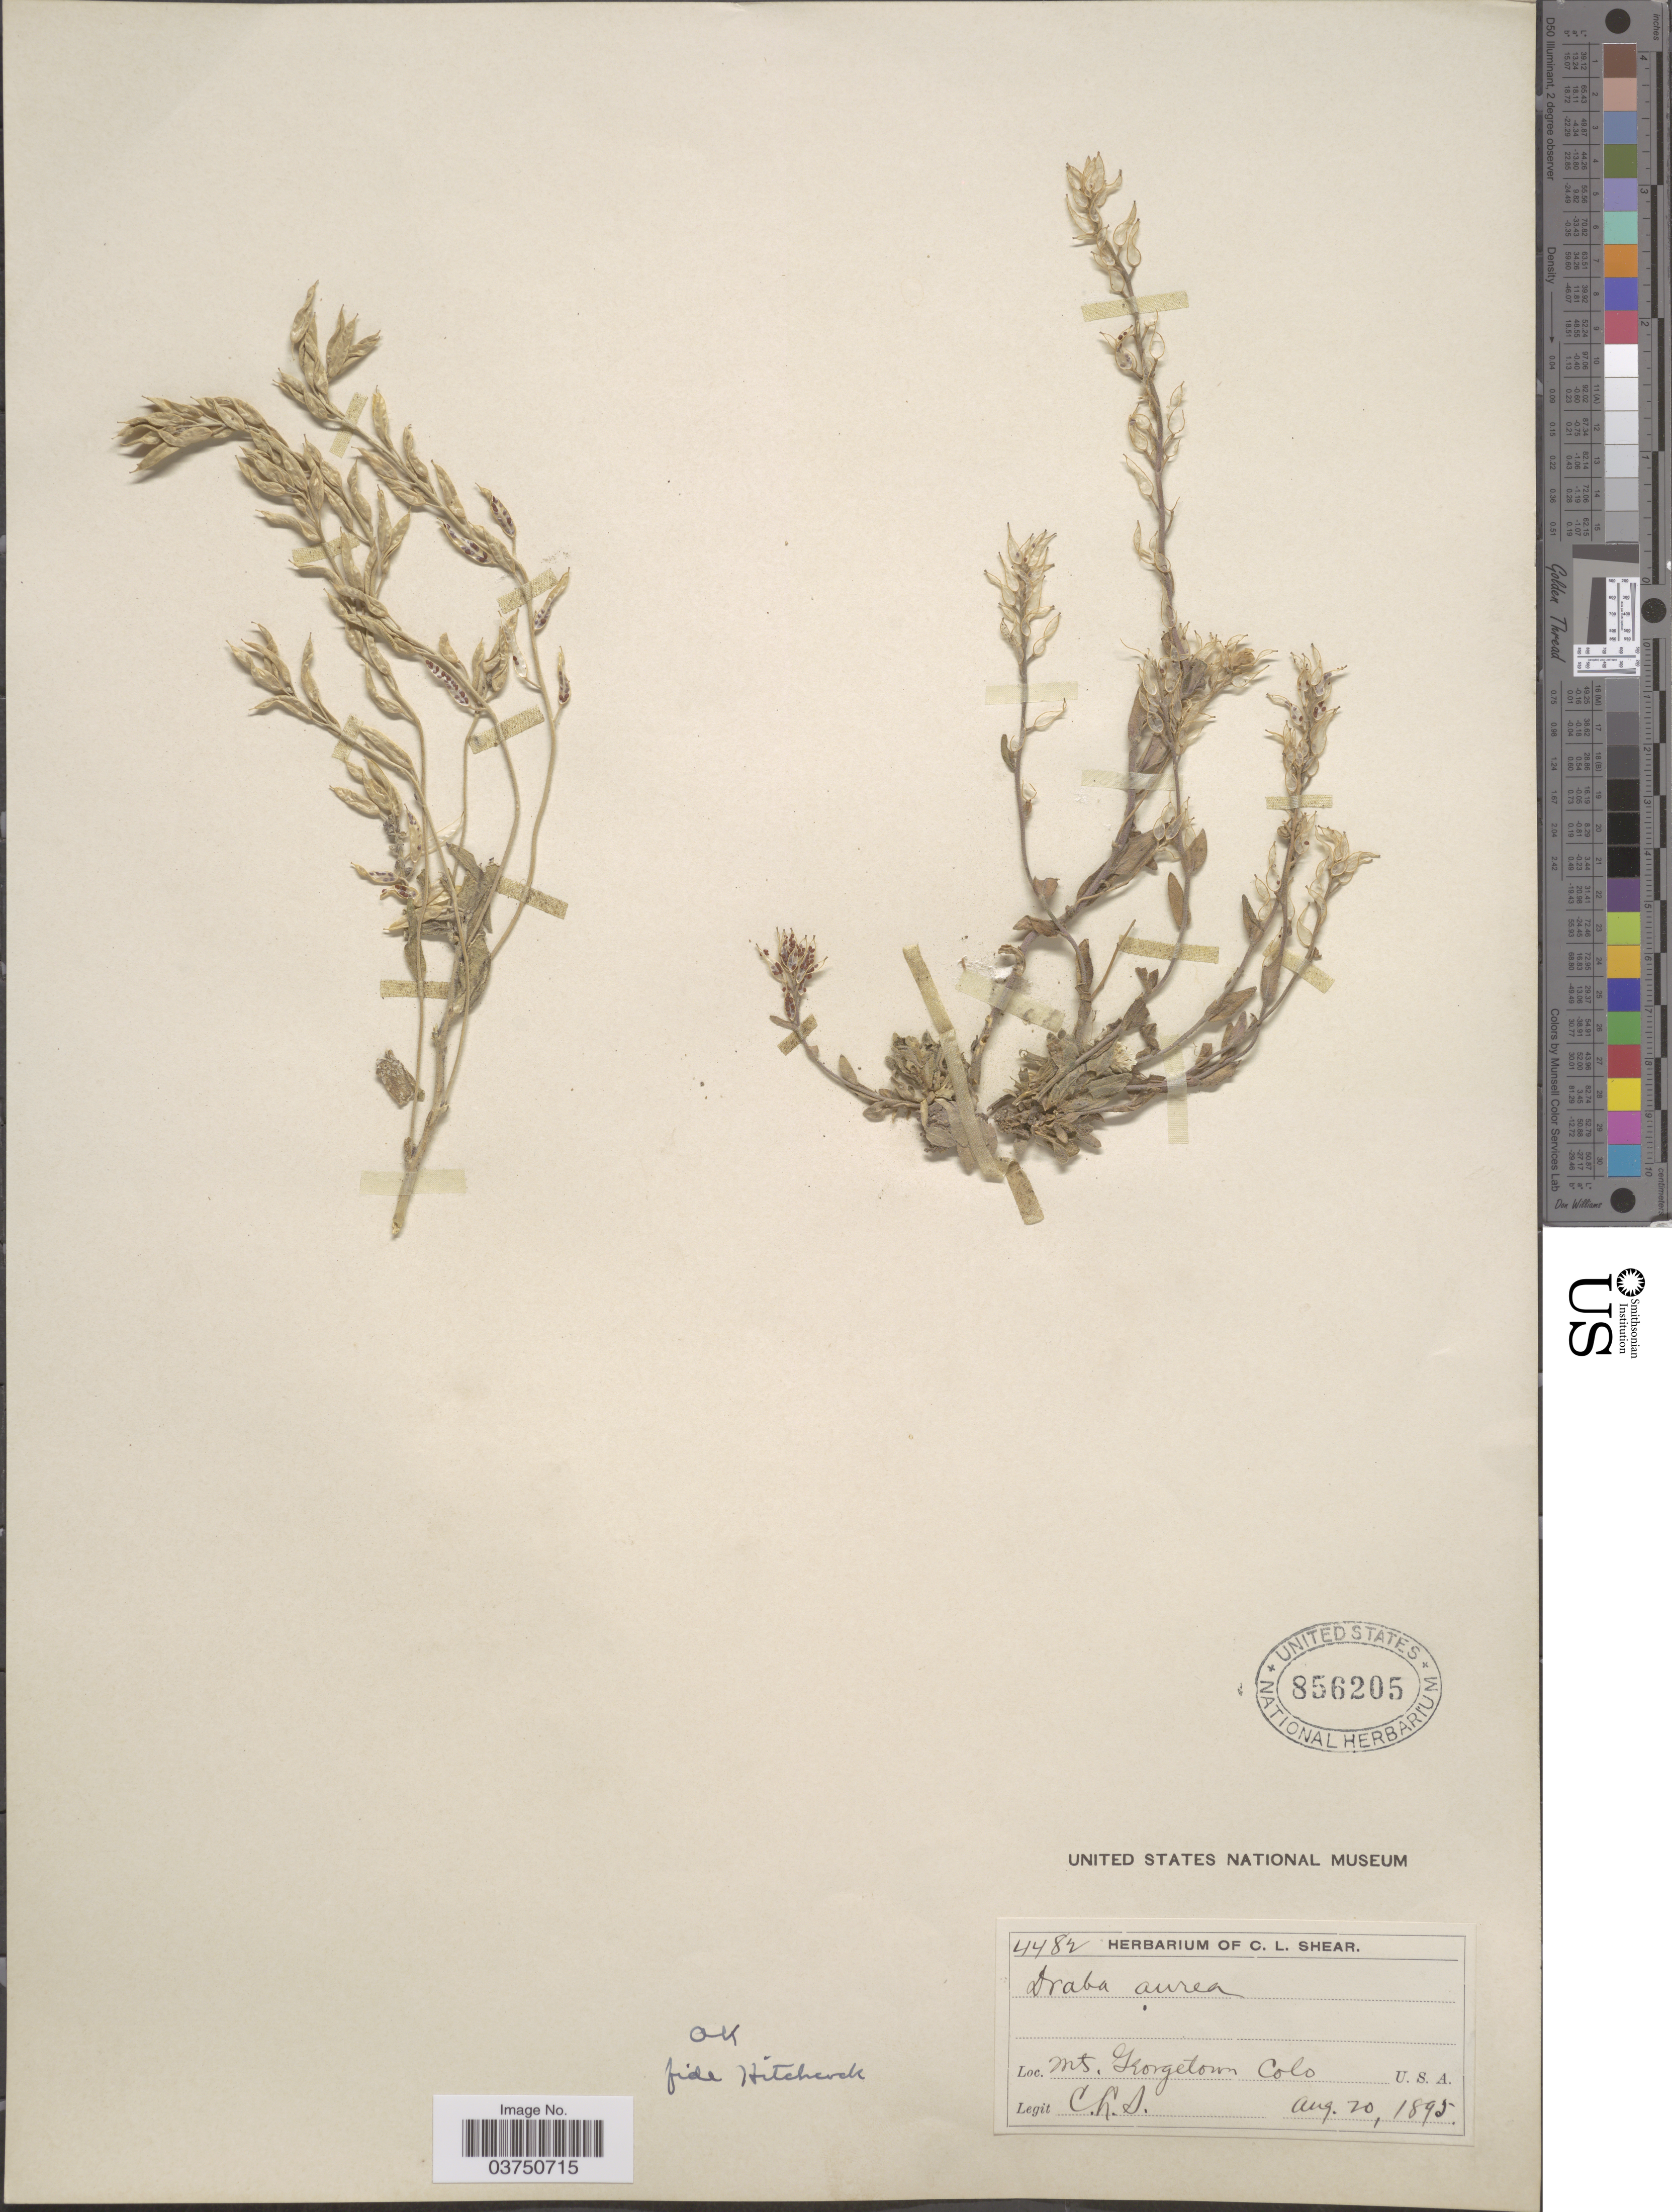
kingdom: Plantae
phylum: Tracheophyta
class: Magnoliopsida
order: Brassicales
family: Brassicaceae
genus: Draba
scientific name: Draba aurea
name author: Vahl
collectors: C. L. Shear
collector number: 4482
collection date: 1895-08-20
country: United States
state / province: Colorado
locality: Mt. Georgetown.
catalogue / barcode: US 856205